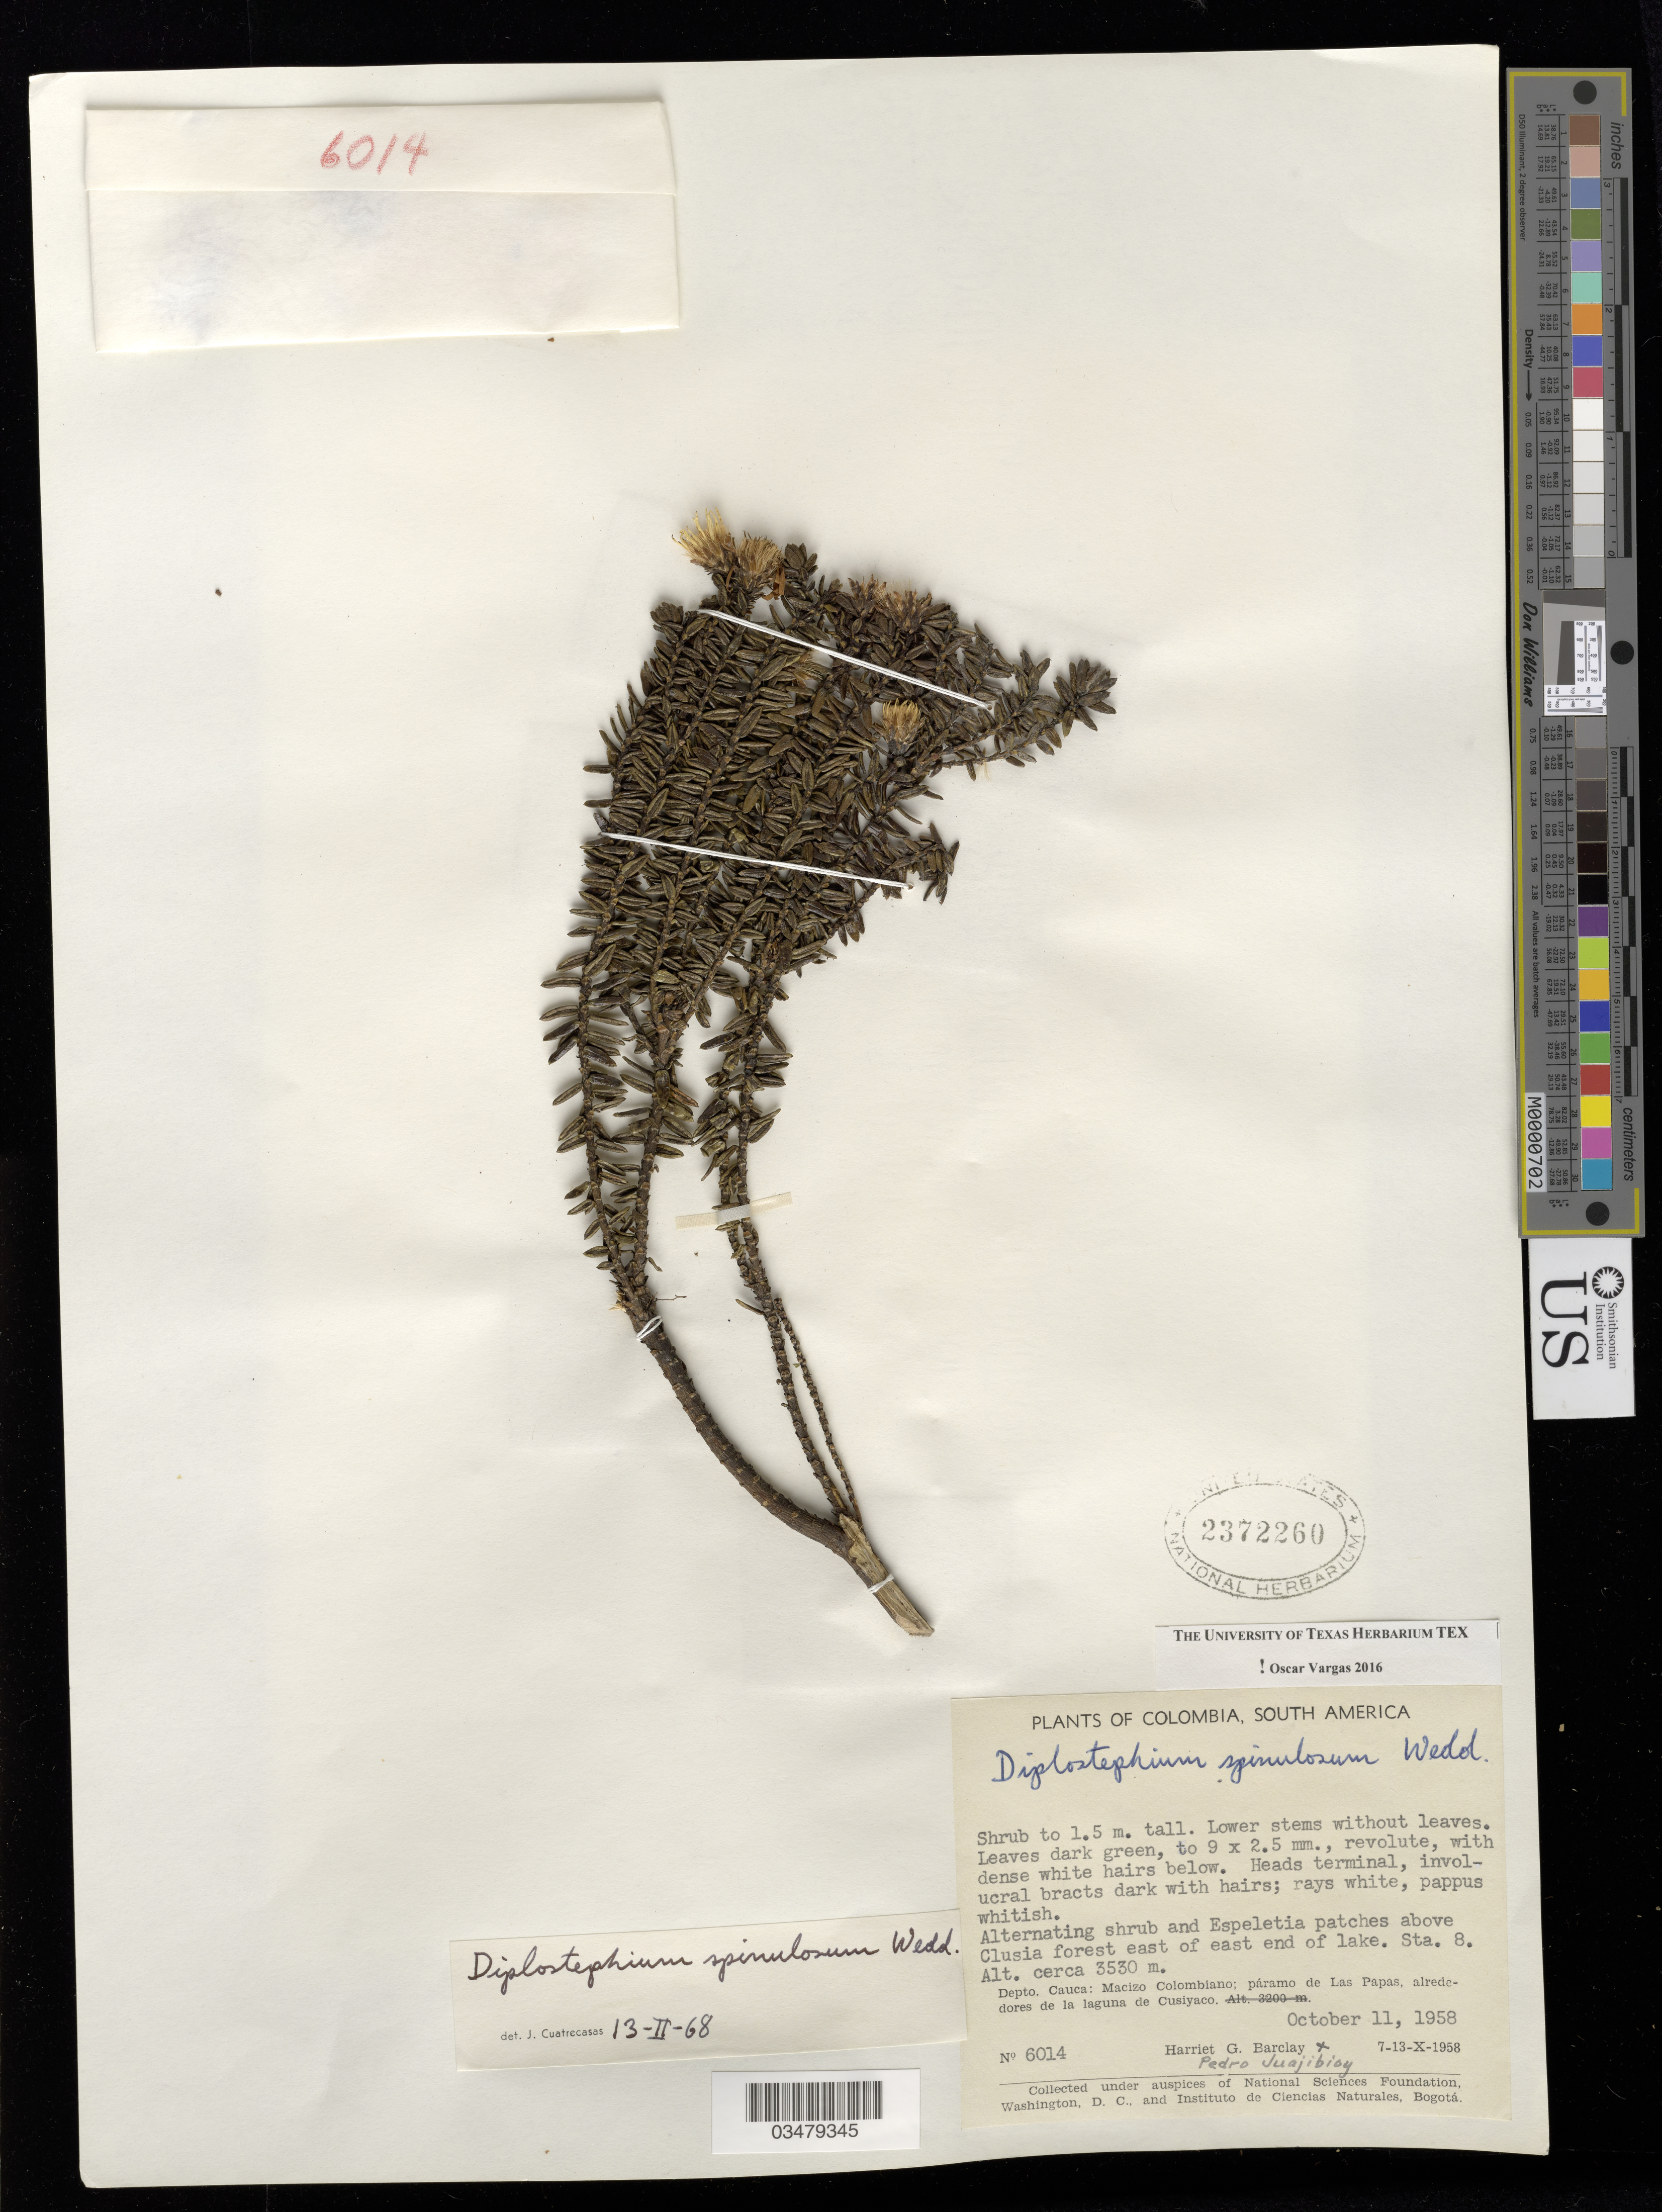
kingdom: Plantae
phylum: Tracheophyta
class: Magnoliopsida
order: Asterales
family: Asteraceae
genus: Diplostephium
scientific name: Diplostephium spinulosum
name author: Wedd.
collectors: H. G. Barclay & P. Juajibioy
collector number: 6014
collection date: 1958-10-11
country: Colombia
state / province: Cauca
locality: Shrubby growth at edge of lake on north side, near east end. Sta. 2. Dept. Cauca: Macizo Colombiano; paramo de Las Papas, alrededores de la laguna de Cusiyaco.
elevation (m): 3360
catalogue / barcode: US 2372260